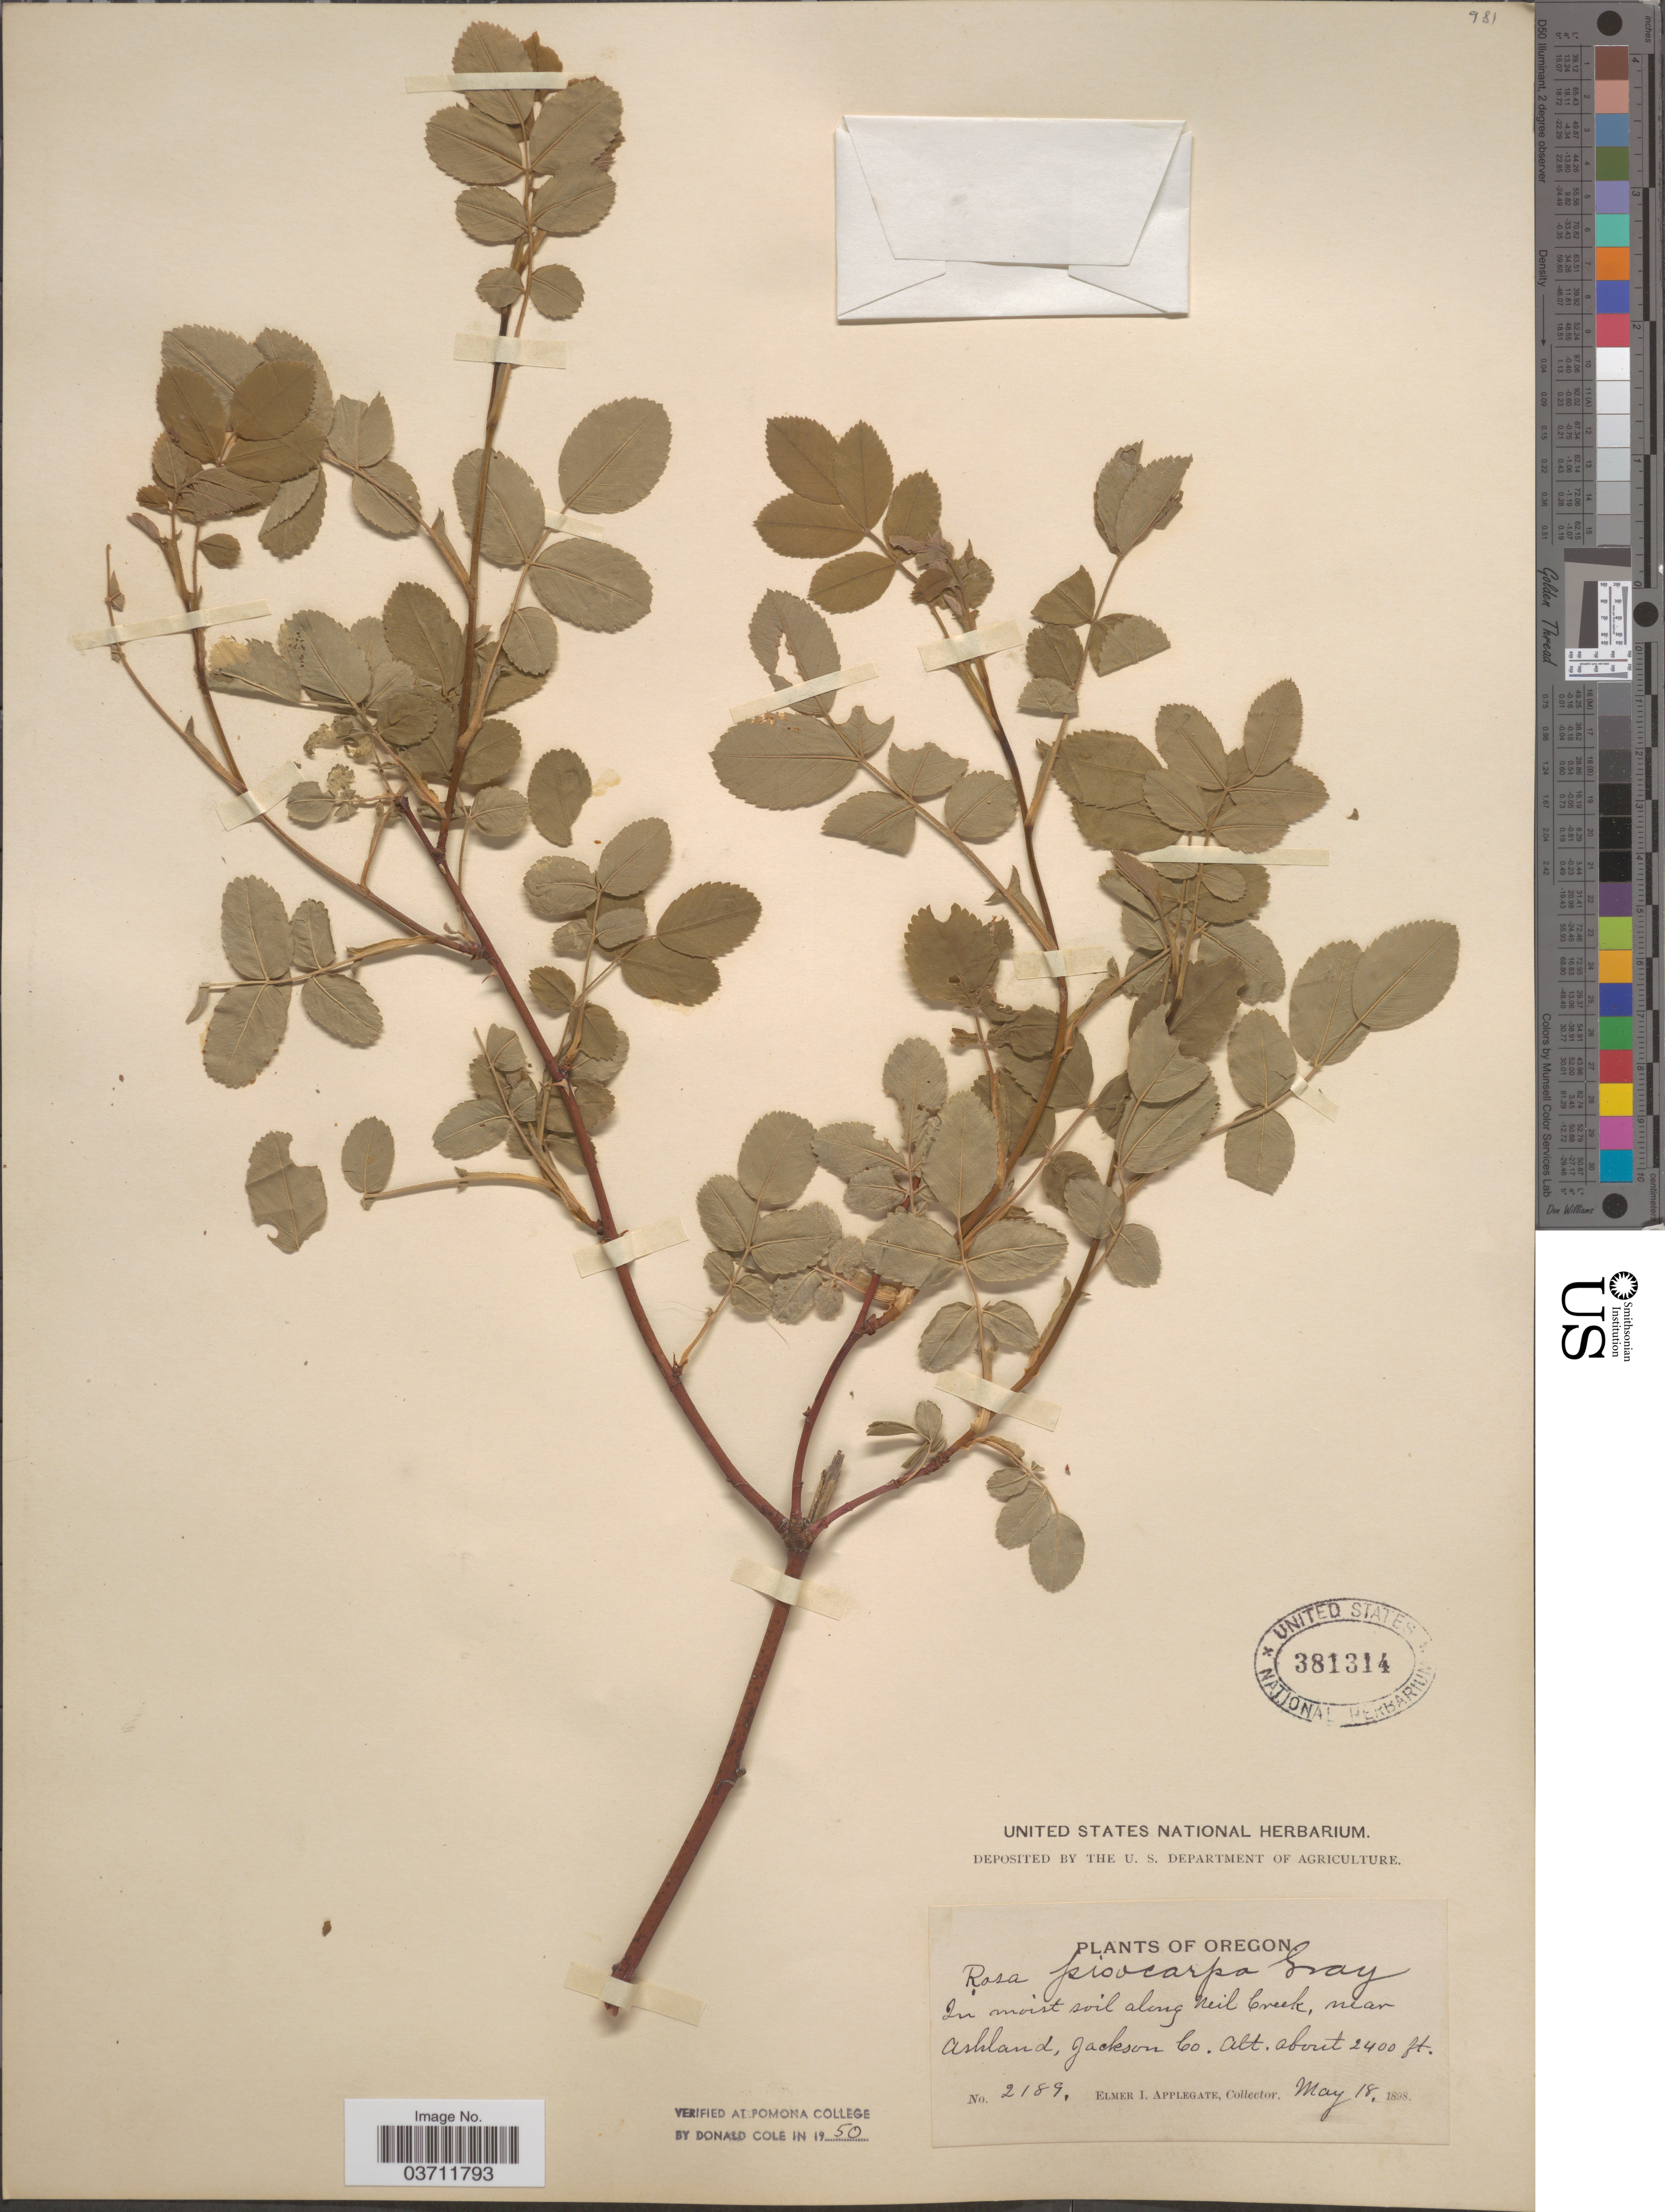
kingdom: Plantae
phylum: Tracheophyta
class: Magnoliopsida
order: Rosales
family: Rosaceae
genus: Rosa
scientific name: Rosa pisocarpa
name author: A. Gray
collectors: E. I. Applegate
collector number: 2189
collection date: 1898-05-18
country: United States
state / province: Oregon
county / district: Jackson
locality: Along Neil Creek, near Ashland, Jackson Co.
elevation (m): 732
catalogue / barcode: US 381314